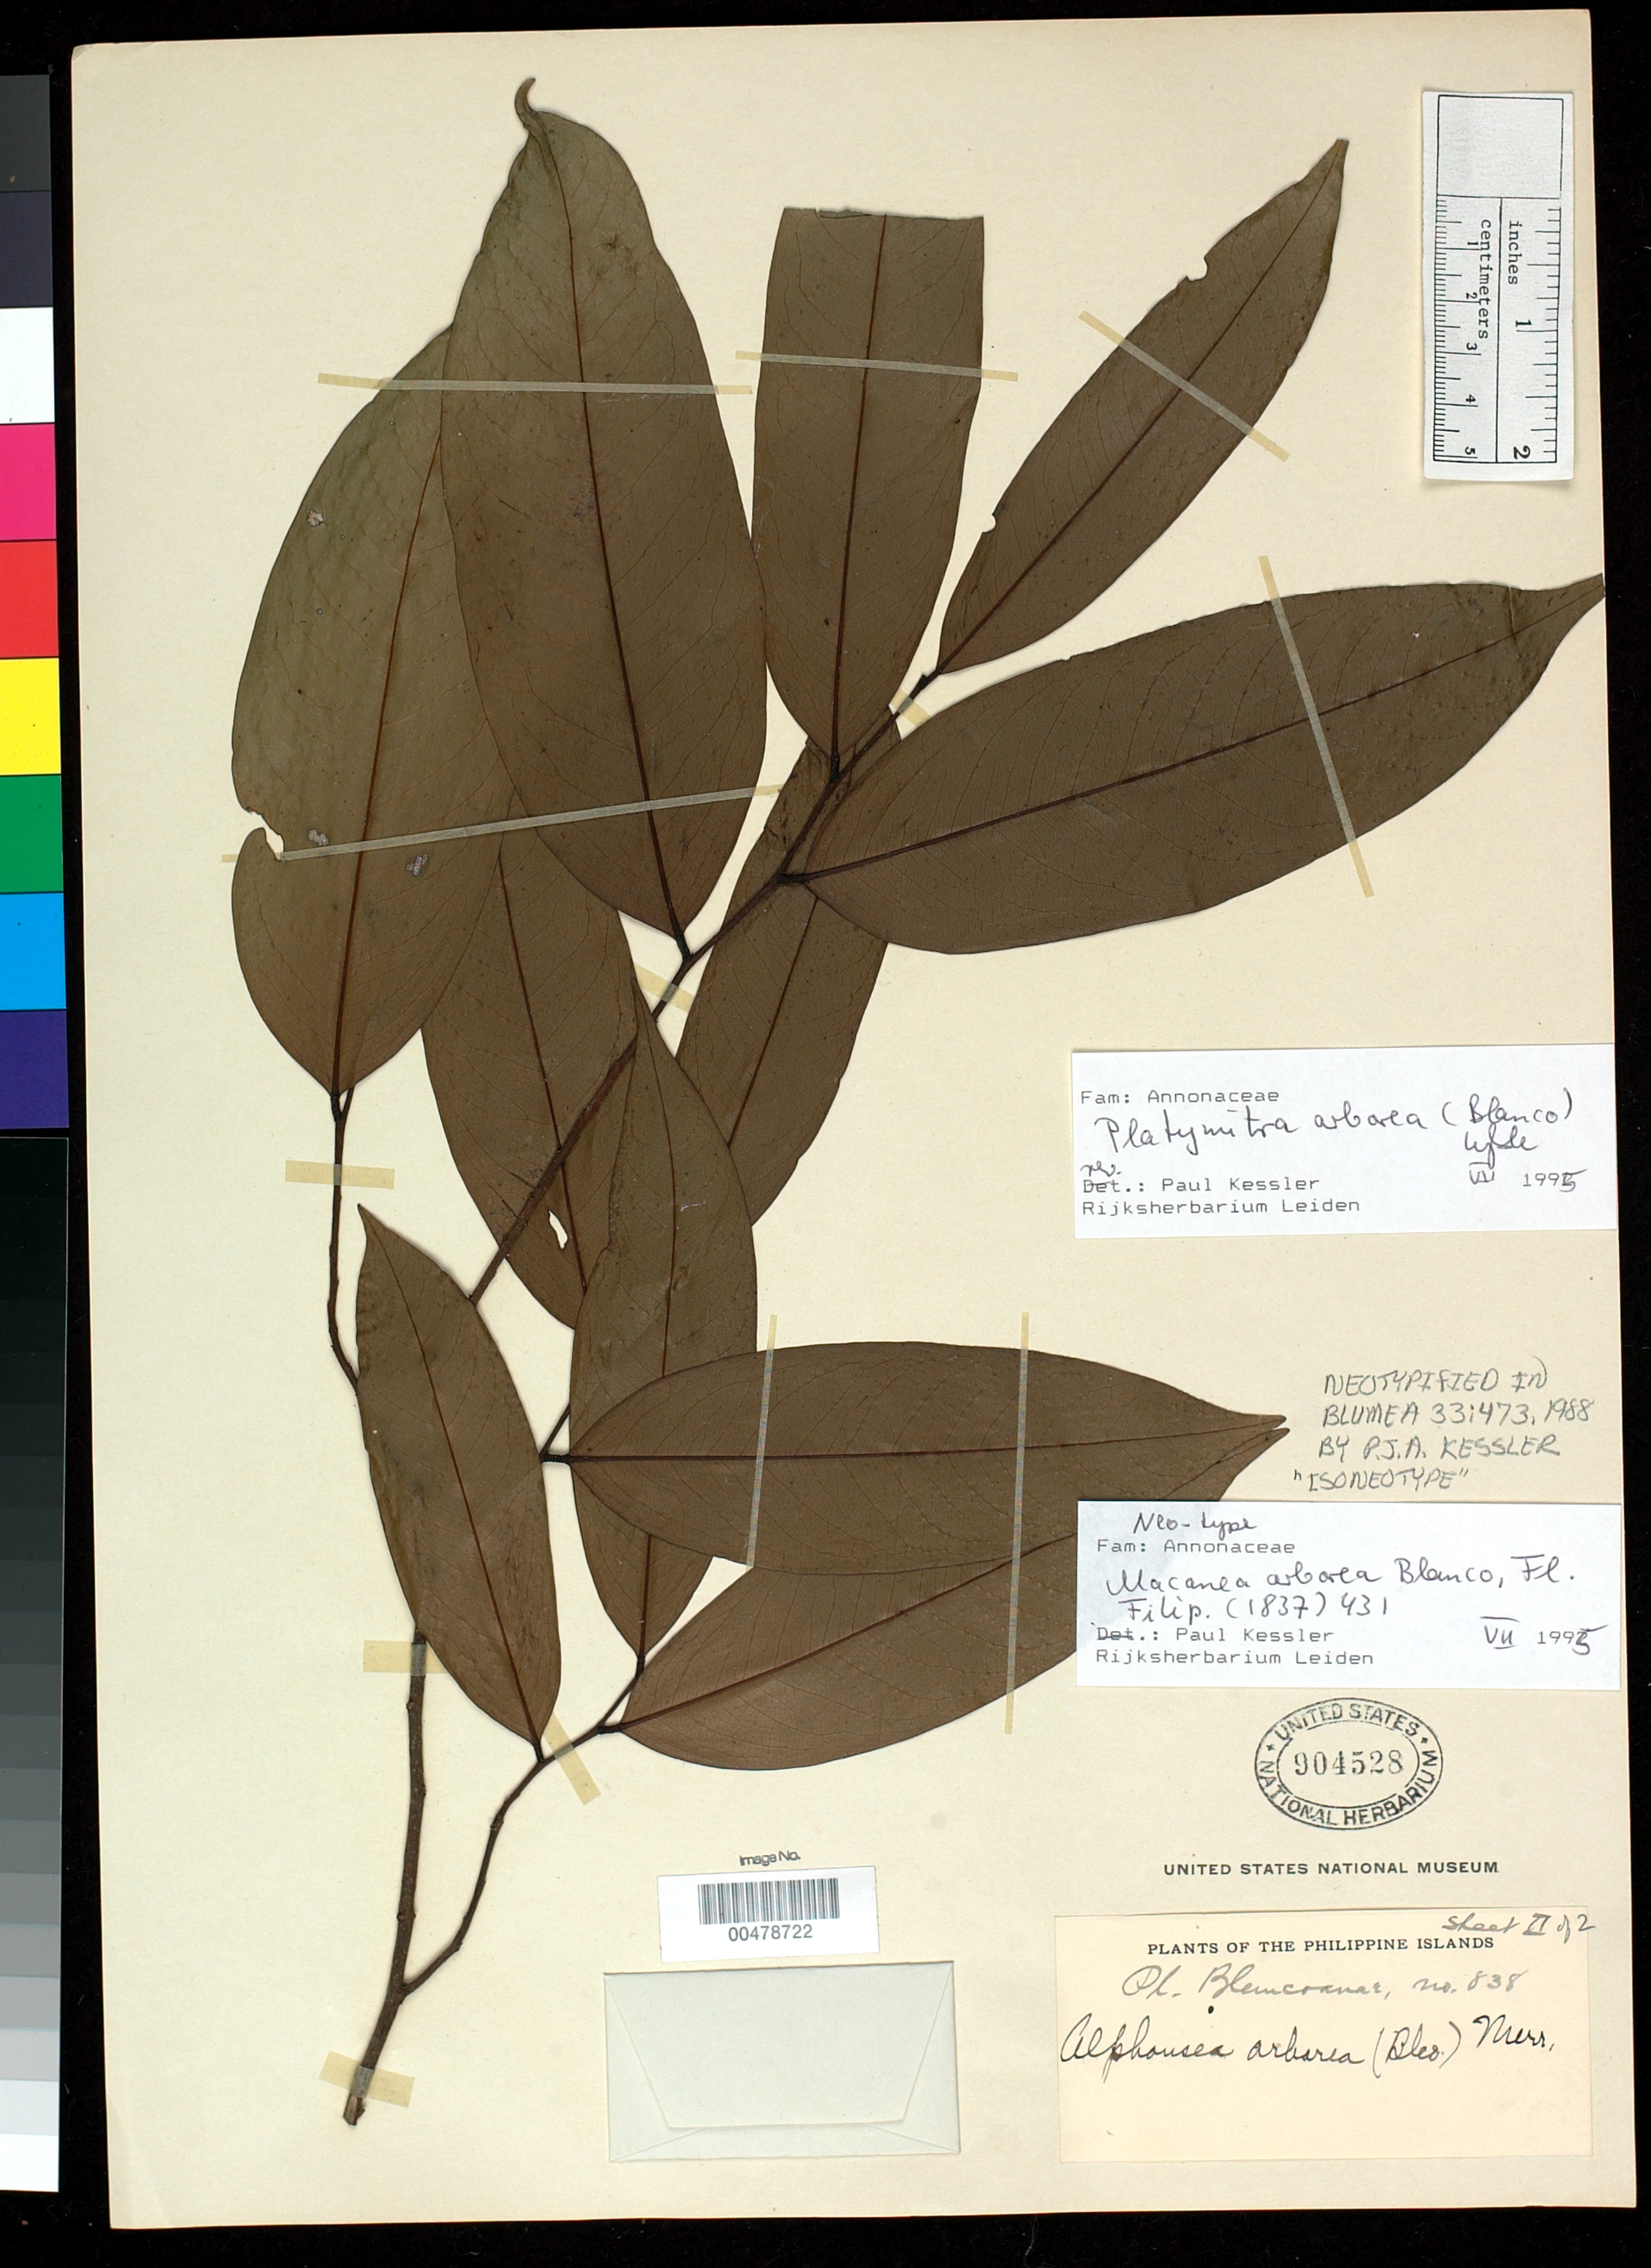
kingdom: Plantae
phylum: Tracheophyta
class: Magnoliopsida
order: Celastrales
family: Celastraceae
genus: Macanea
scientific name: Macanea arborea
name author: Blanco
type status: Isoneotype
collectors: E. D. Merrill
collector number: Sp. Blancoan. 0838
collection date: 1914-09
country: Philippines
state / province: National Capital Region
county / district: Manila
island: Luzon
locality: Manila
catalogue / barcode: US 904528